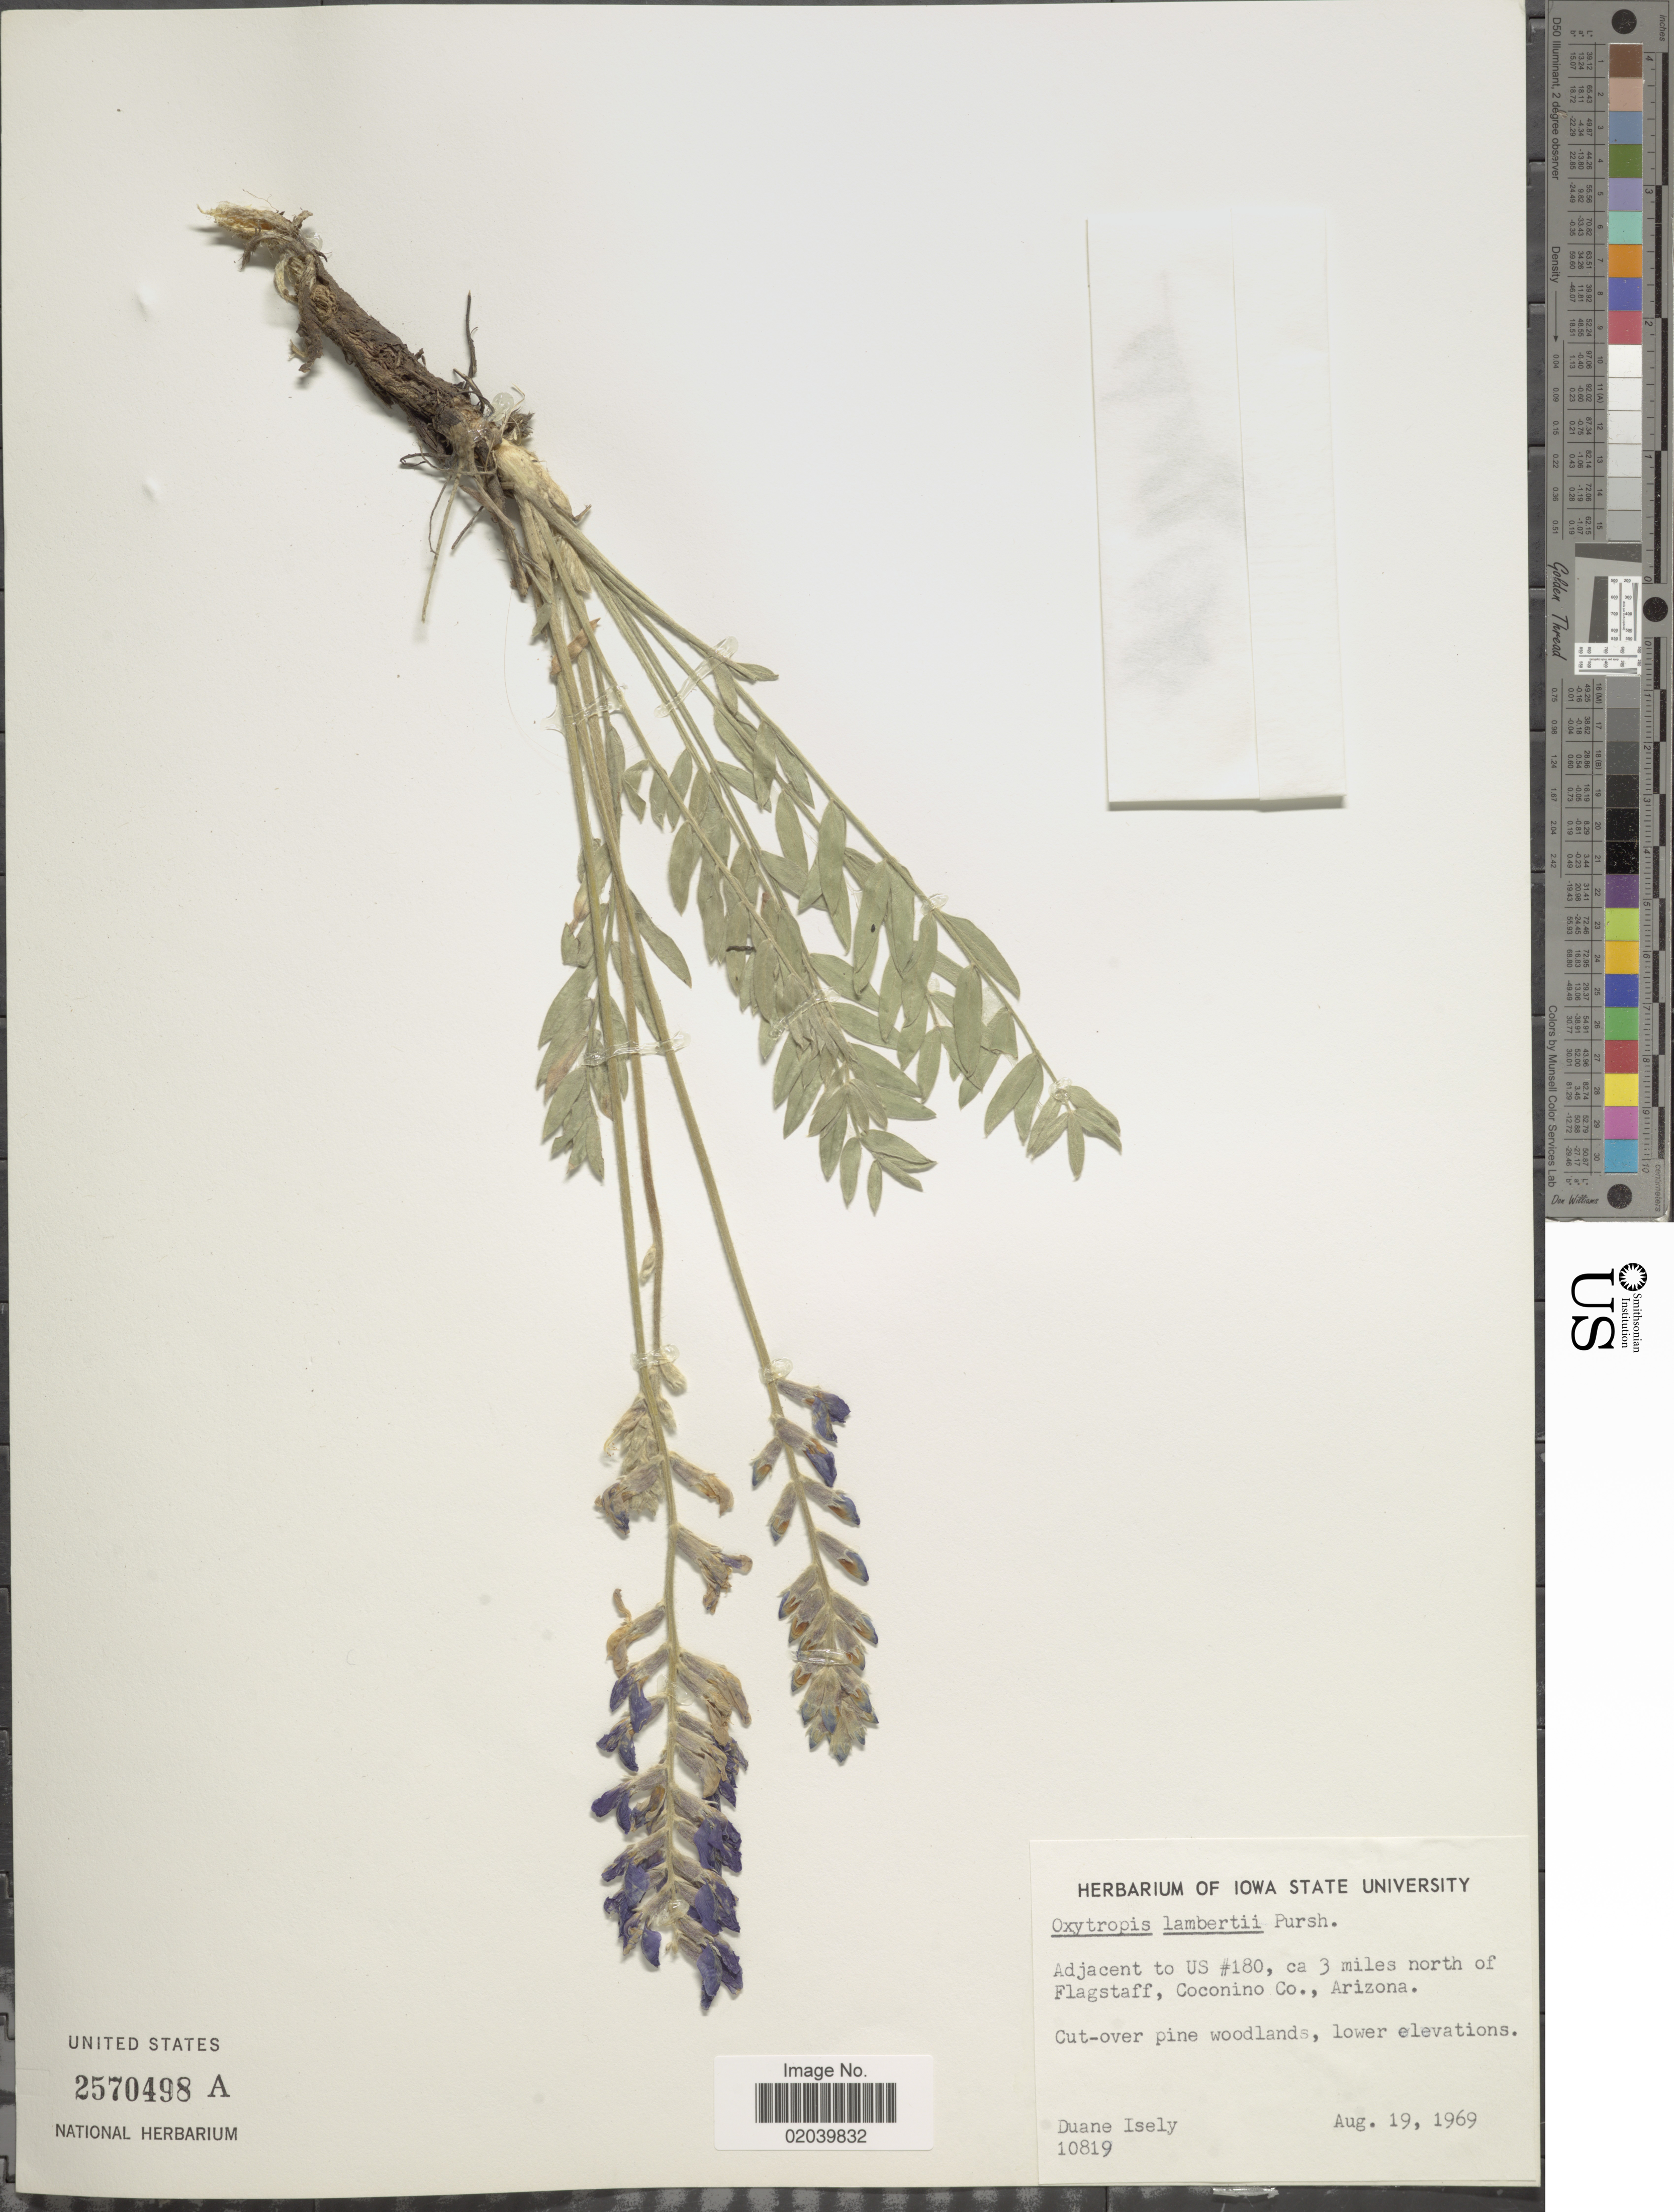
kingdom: Plantae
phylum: Tracheophyta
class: Magnoliopsida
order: Fabales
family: Fabaceae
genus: Oxytropis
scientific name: Oxytropis lambertii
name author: Pursh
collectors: D. Isely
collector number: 10819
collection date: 1969-08-19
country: United States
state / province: Arizona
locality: Adjacent to US #180, ca 3 miles north of Flagstaff, Coconino Co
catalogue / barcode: US 2570498A